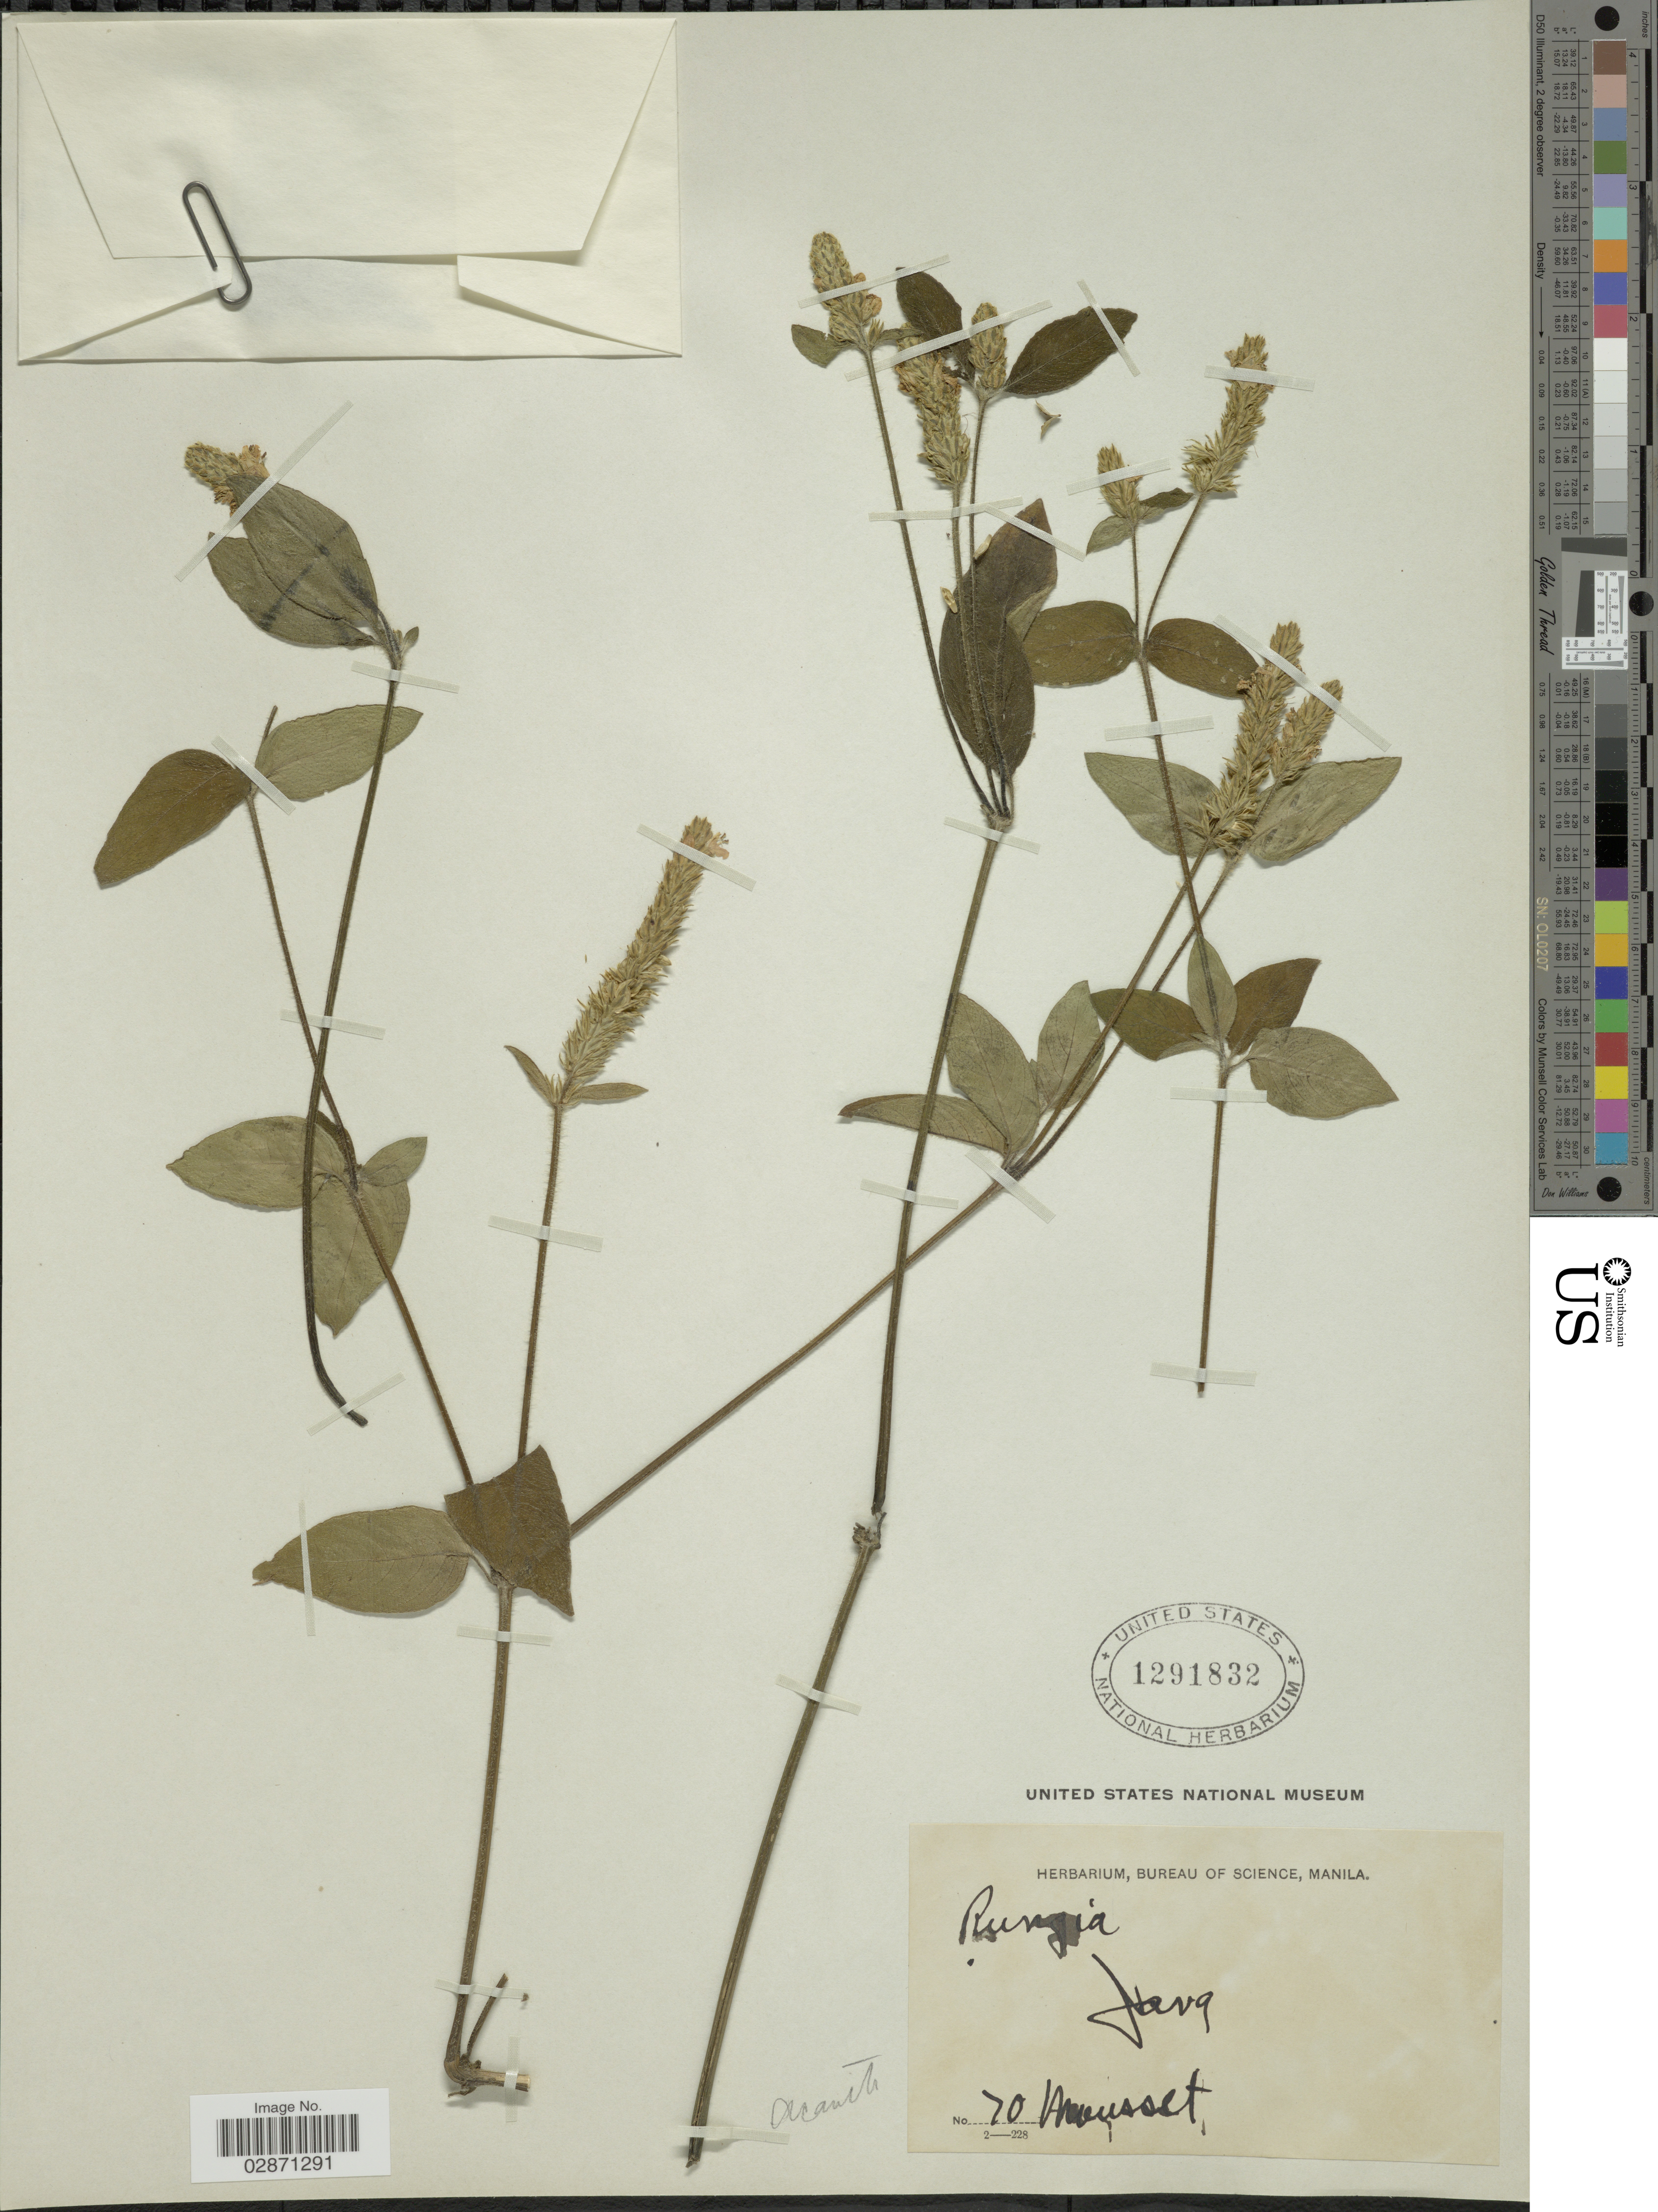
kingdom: Plantae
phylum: Tracheophyta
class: Magnoliopsida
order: Lamiales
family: Acanthaceae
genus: Rungia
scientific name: Rungia sp.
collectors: Mousset, --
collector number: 70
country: Indonesia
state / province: Java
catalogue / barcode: US 1291832